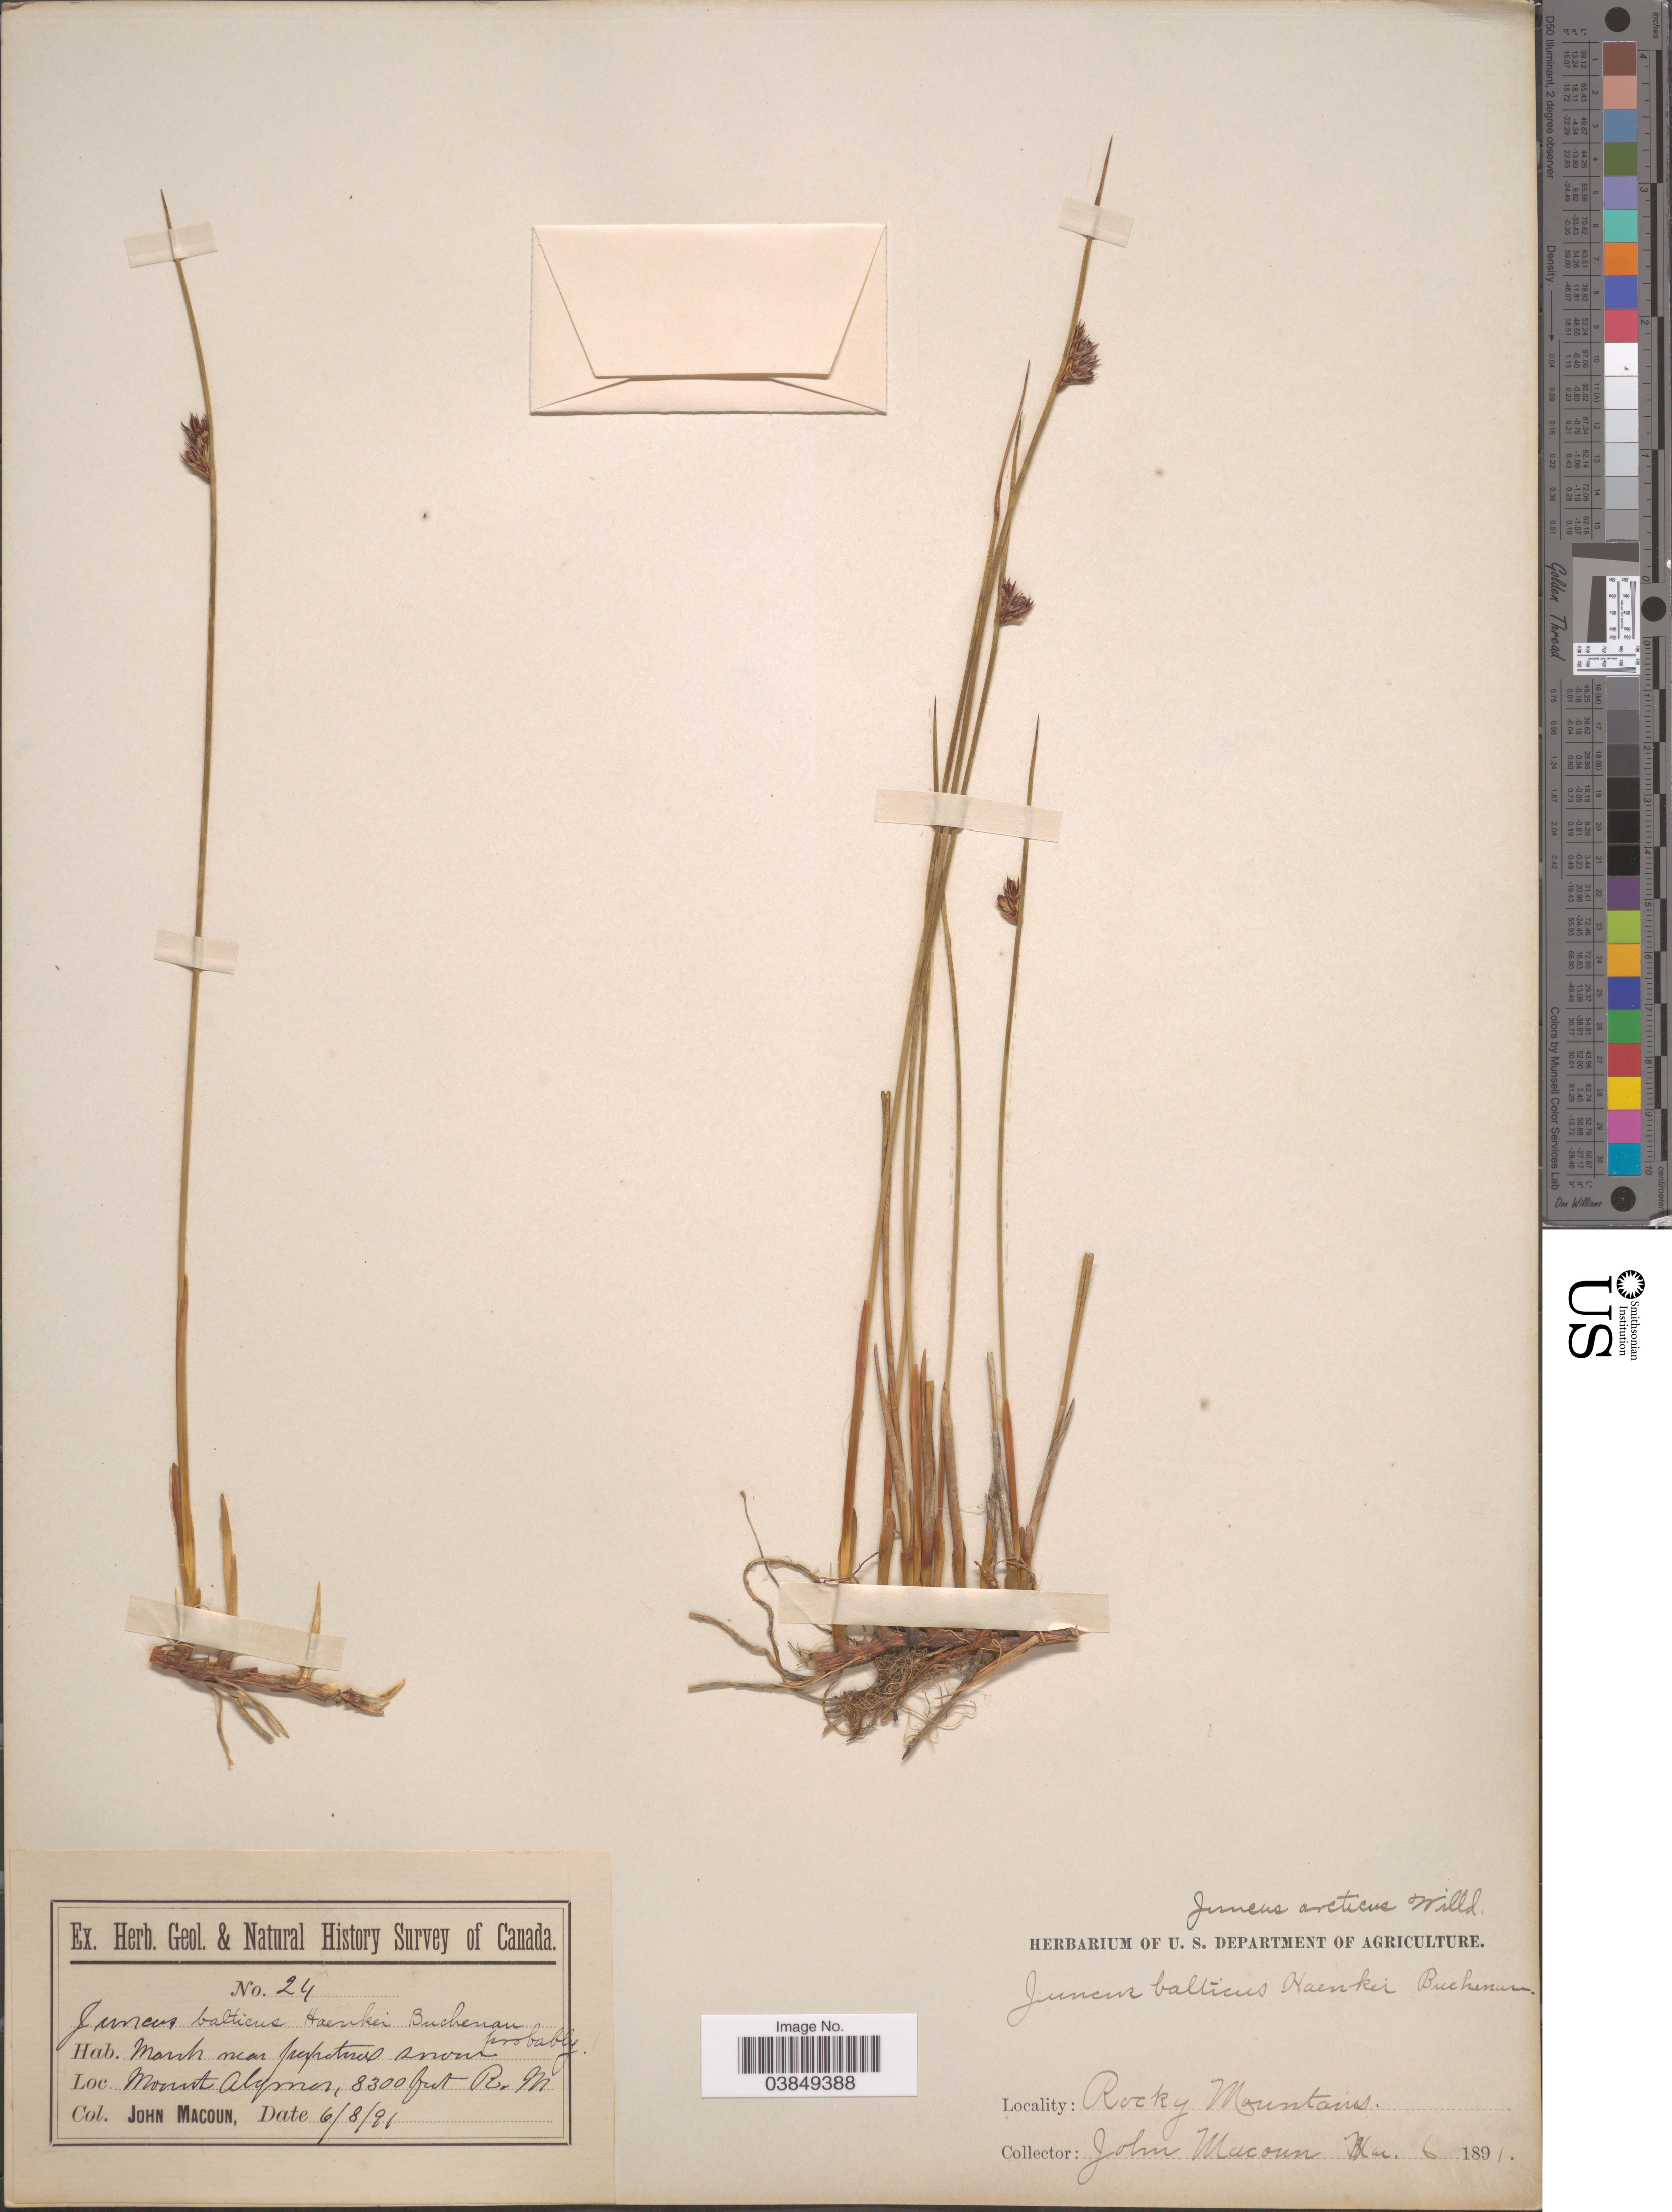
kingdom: Plantae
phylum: Tracheophyta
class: Liliopsida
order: Poales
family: Juncaceae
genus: Juncus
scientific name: Juncus arcticus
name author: Willd.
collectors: J. Macoun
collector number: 24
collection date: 1891-08-06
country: Canada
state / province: Alberta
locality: Mount Aylmer, Rocky Mountains.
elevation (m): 2530